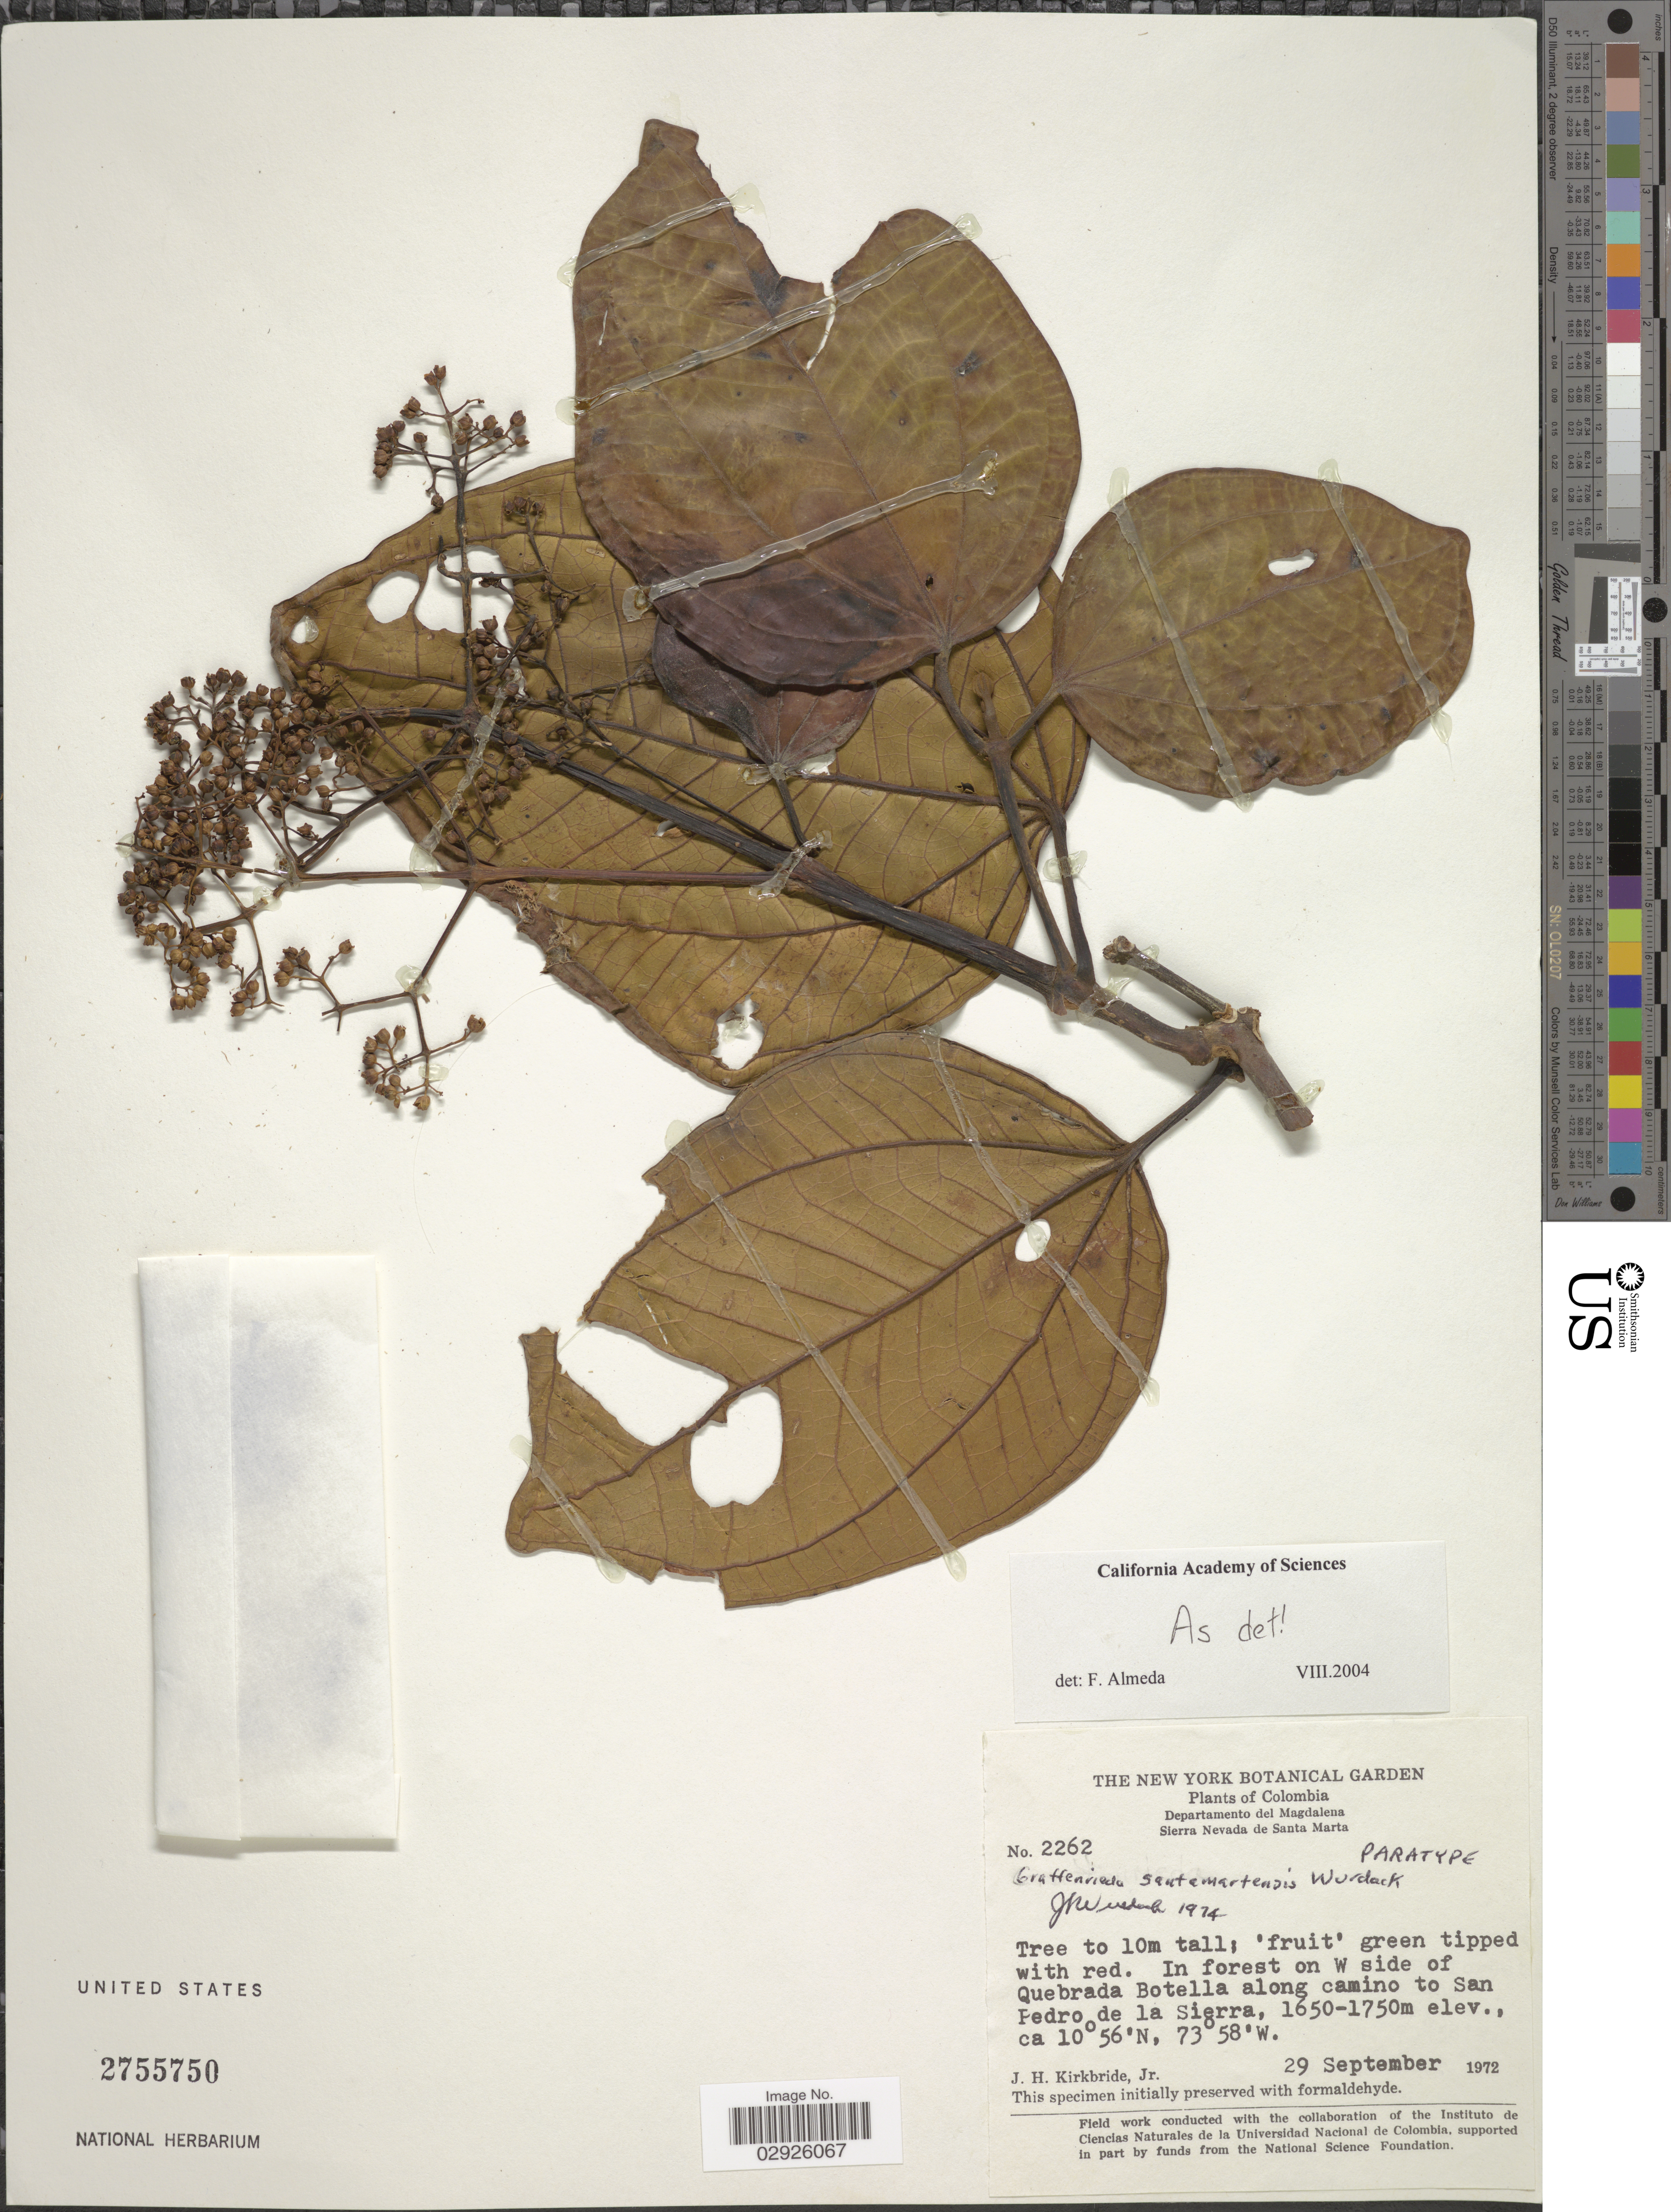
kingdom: Plantae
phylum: Tracheophyta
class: Magnoliopsida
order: Myrtales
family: Melastomataceae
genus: Graffenrieda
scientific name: Graffenrieda santamartensis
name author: Wurdack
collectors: J. H. Kirkbride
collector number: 2262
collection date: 1972-09-29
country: Colombia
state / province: Magdalena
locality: Departamento del Magdalena. Sierra Nevada de Santa Marta. In forest on W side of Quebrada Botella along camino to San Pedro de la Sierra.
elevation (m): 1650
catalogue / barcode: US 2755750